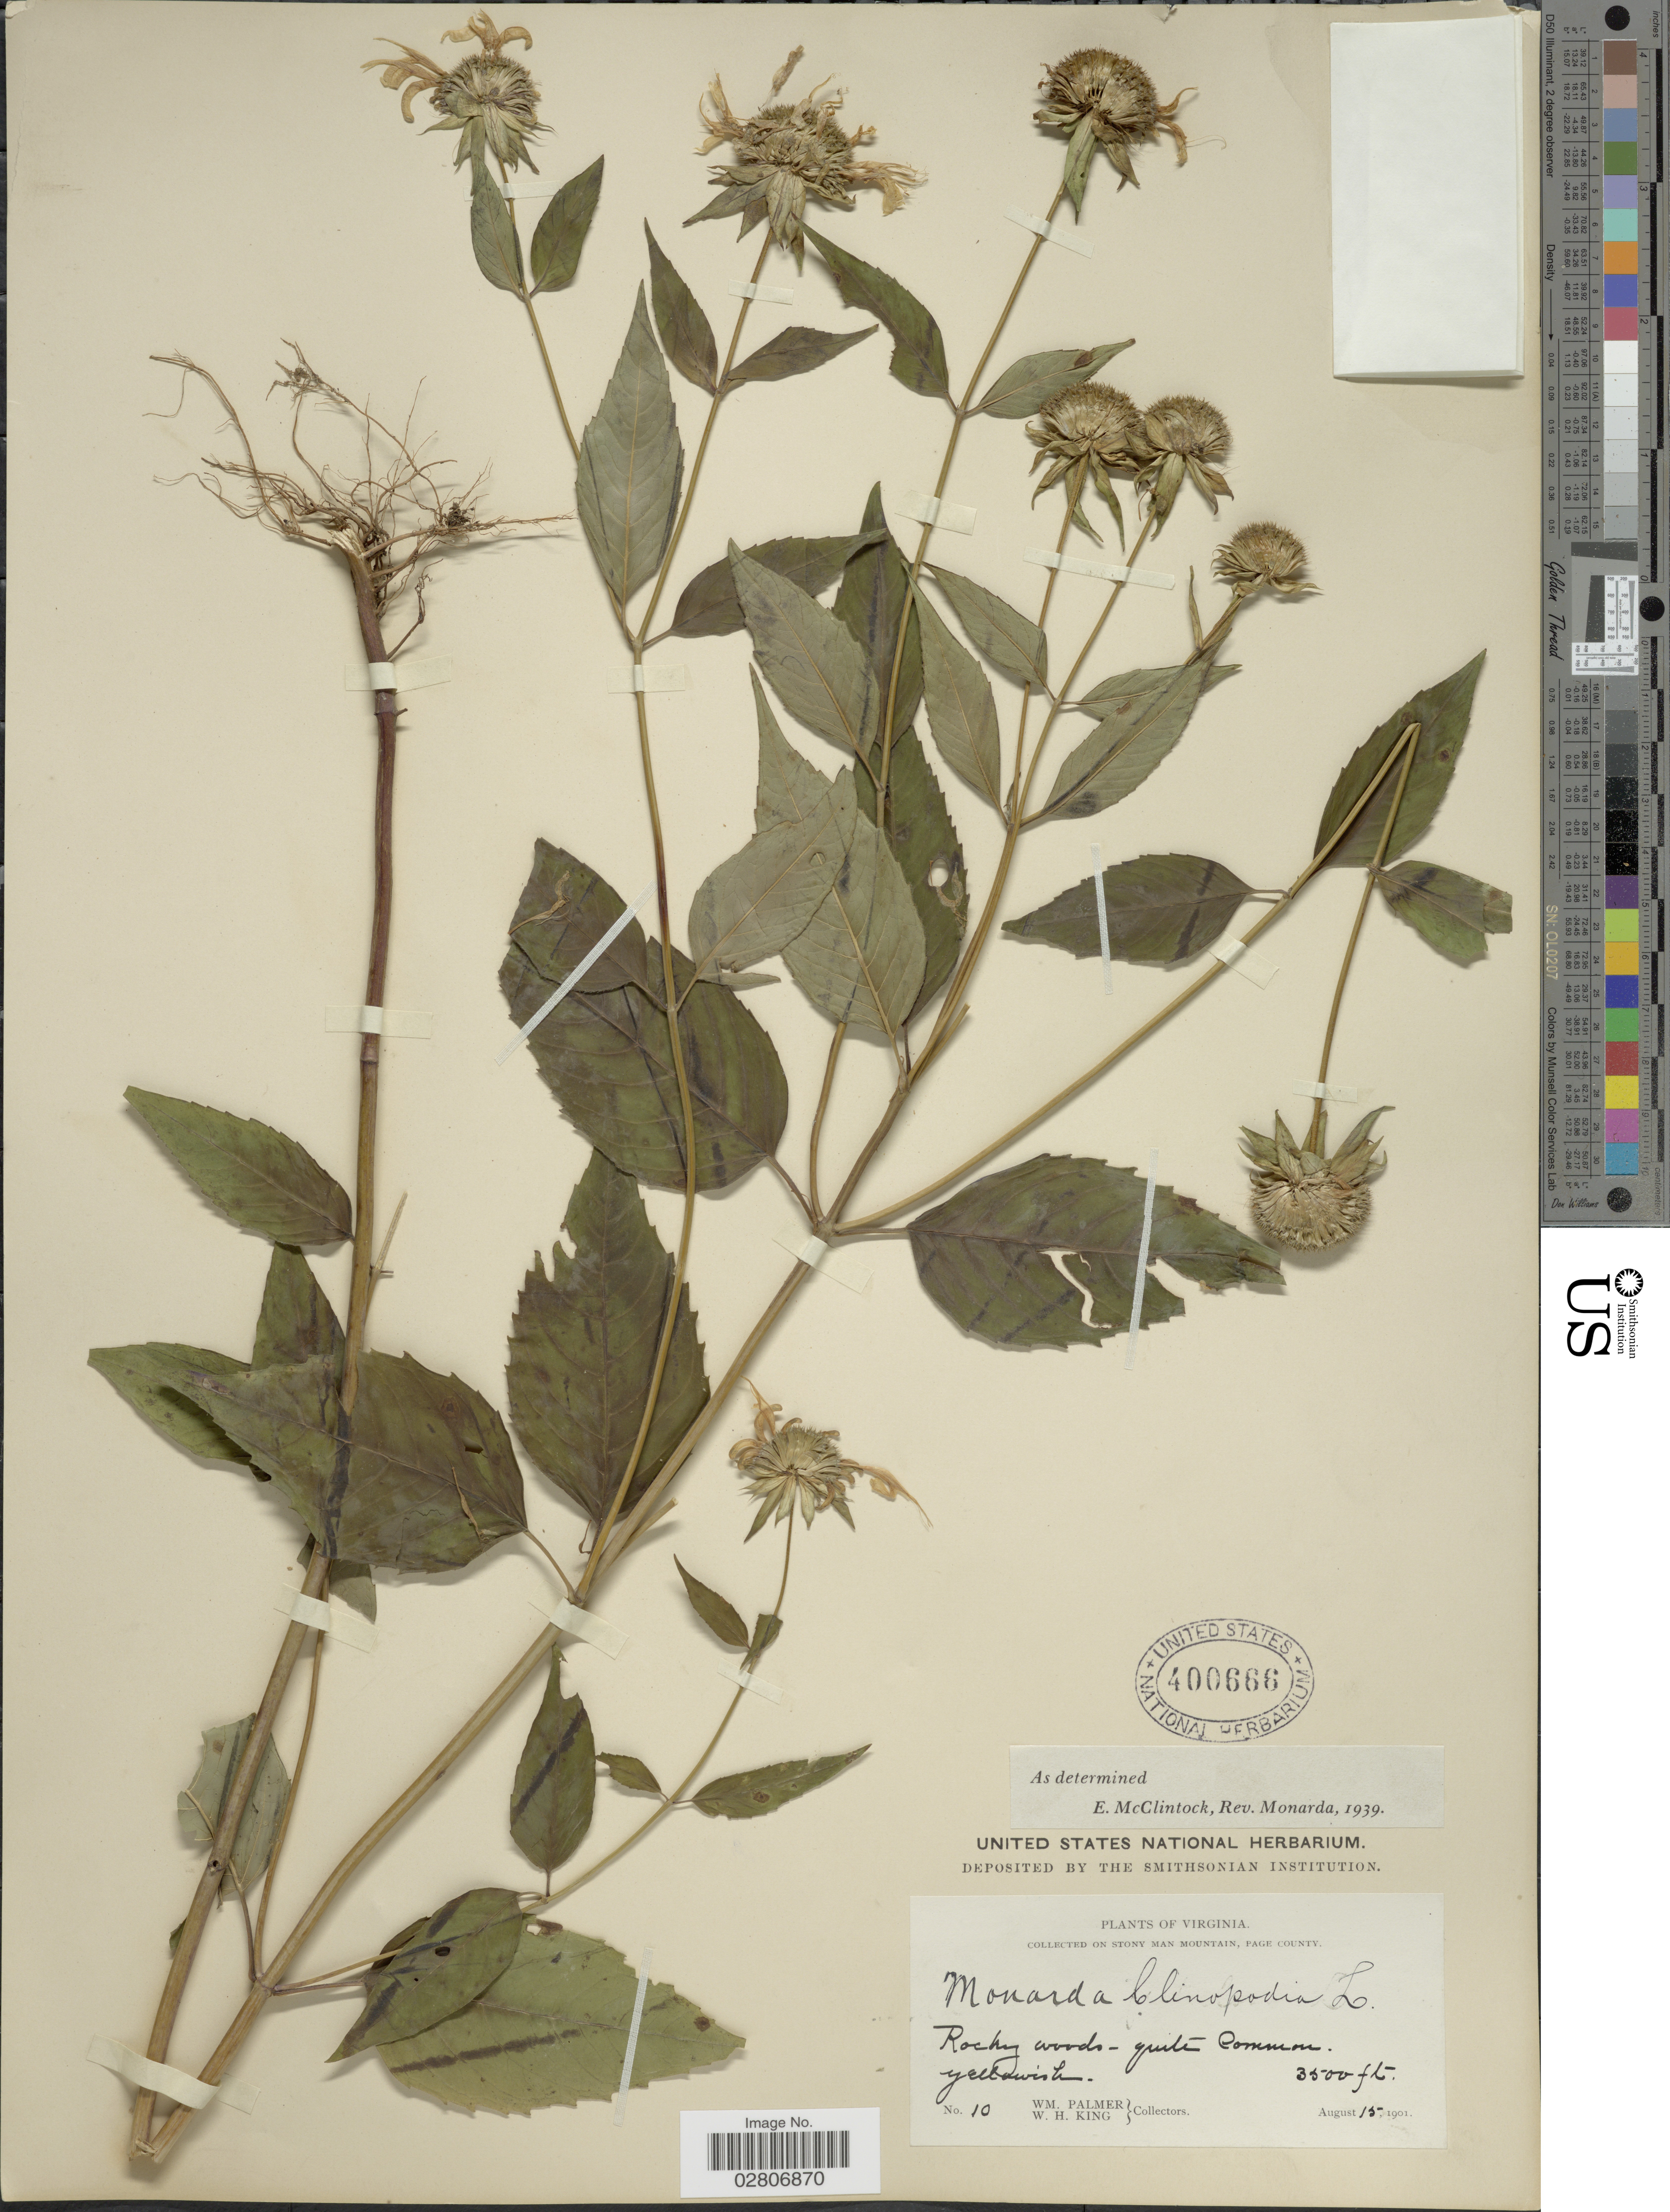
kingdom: Plantae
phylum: Tracheophyta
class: Magnoliopsida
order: Lamiales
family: Lamiaceae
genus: Monarda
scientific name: Monarda clinopodia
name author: L.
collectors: W. Palmer & W. H. King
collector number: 10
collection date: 1901-08-15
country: United States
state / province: Virginia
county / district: Page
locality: On Stoney Man Mountain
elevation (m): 1067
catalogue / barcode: US 400666